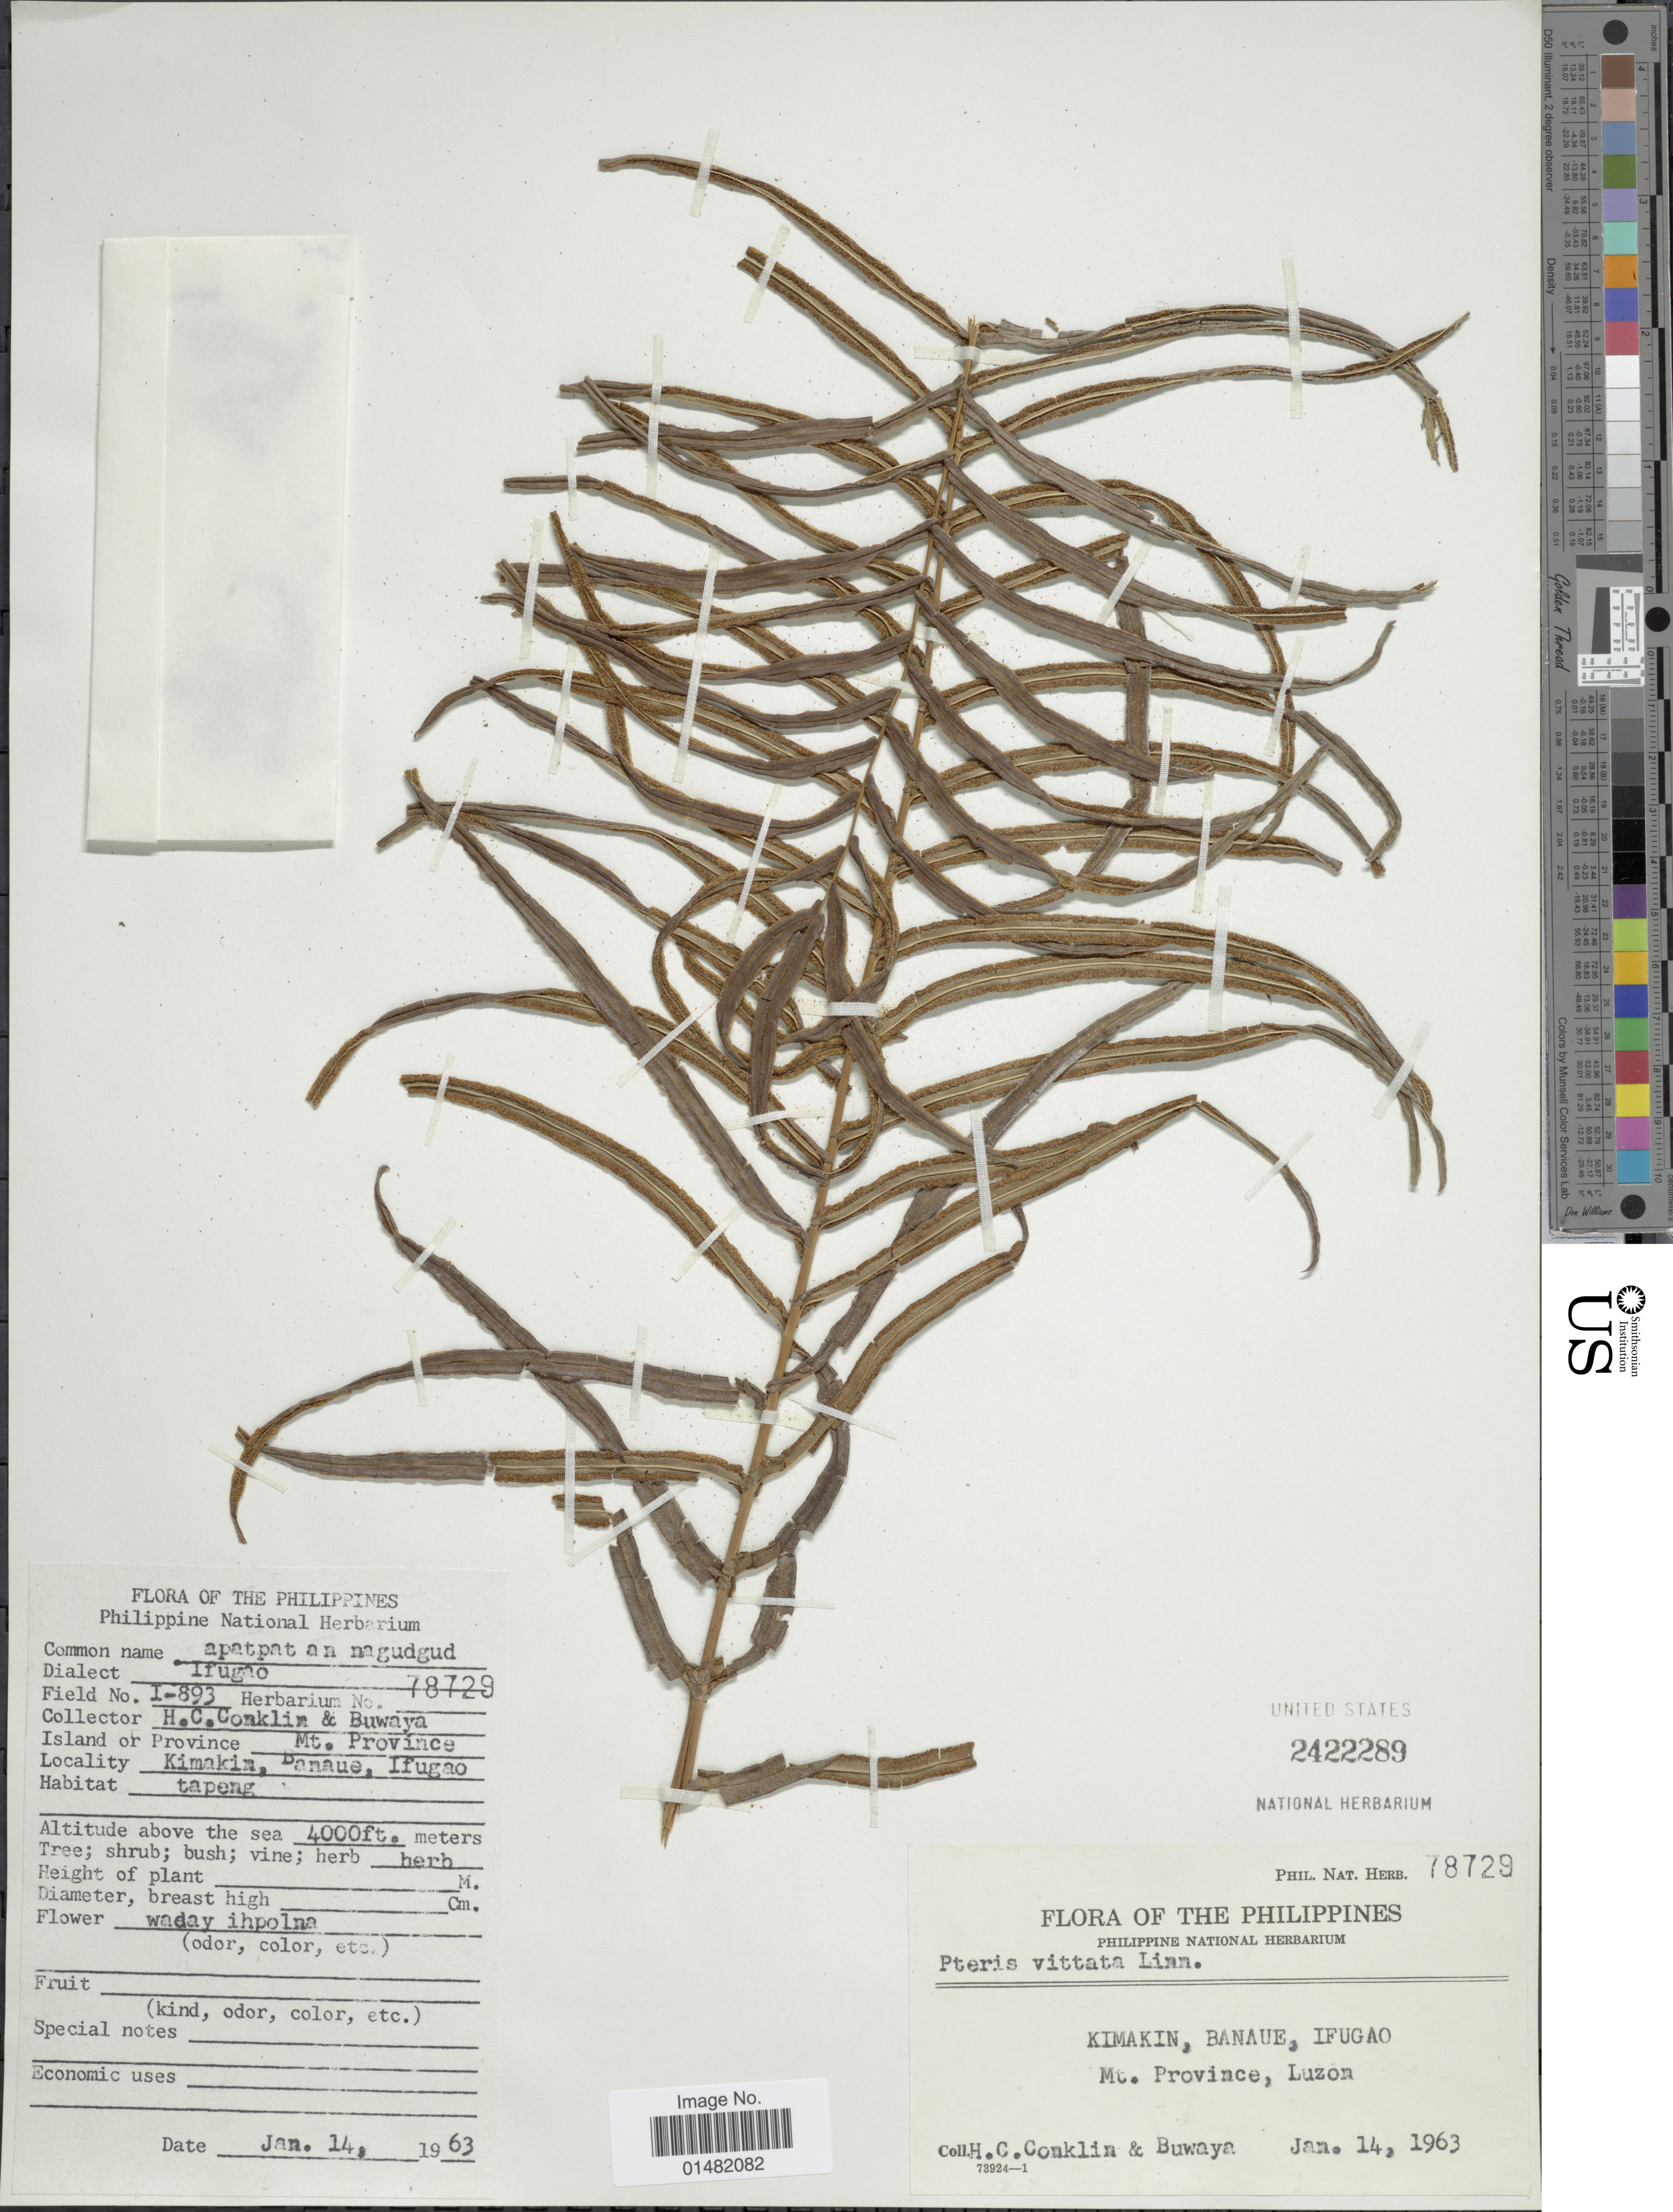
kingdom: Plantae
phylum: Tracheophyta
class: Polypodiopsida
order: Polypodiales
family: Pteridaceae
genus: Pteris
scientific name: Pteris vittata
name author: L.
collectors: H. Conklin & -. Buwaya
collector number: Phil Nat Herb 78729/I-893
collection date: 1963-01-14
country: Philippines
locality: Kimakin, Banaue, Ifugao, Mt. Province, Luzon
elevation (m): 1219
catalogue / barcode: US 2422289